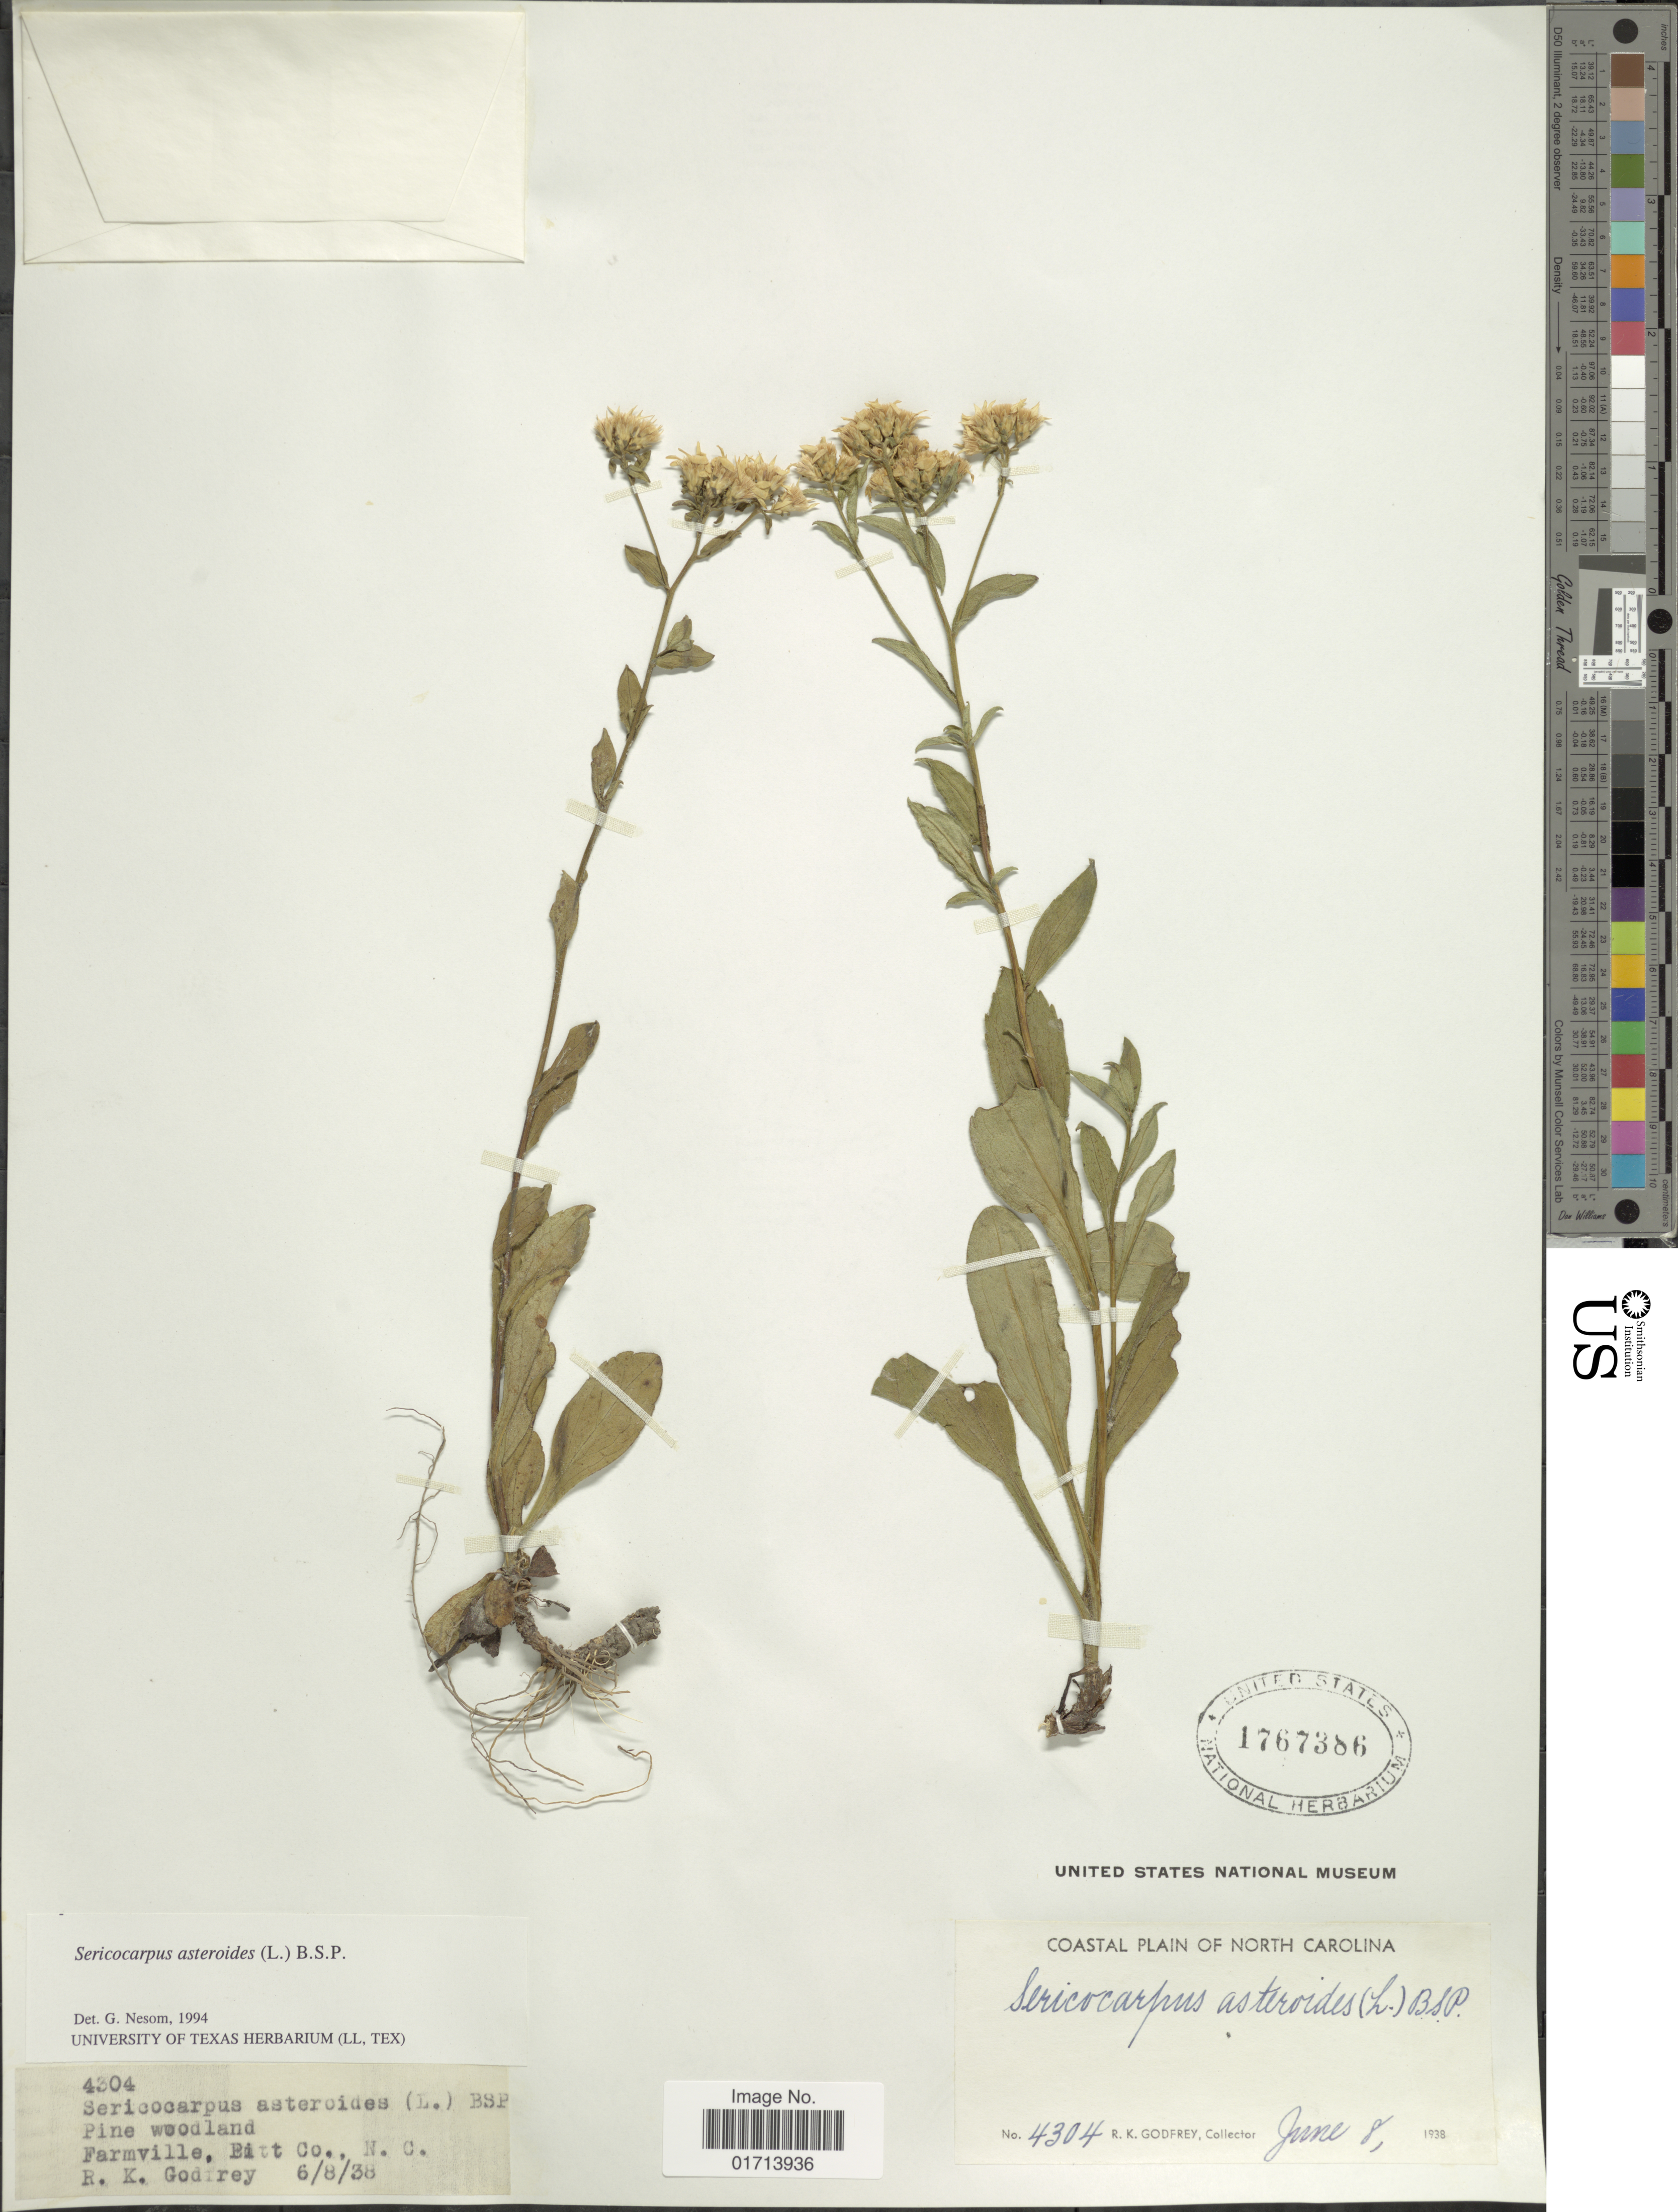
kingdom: Plantae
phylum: Tracheophyta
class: Magnoliopsida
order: Asterales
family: Asteraceae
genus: Sericocarpus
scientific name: Sericocarpus asteroides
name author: (L.) Britton, Stearns & Poggenb.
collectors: R. K. Godfrey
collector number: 4304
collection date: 1938-06-08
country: United States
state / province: North Carolina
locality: Farmville, Pitt Co., N. C.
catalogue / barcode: US 1767386